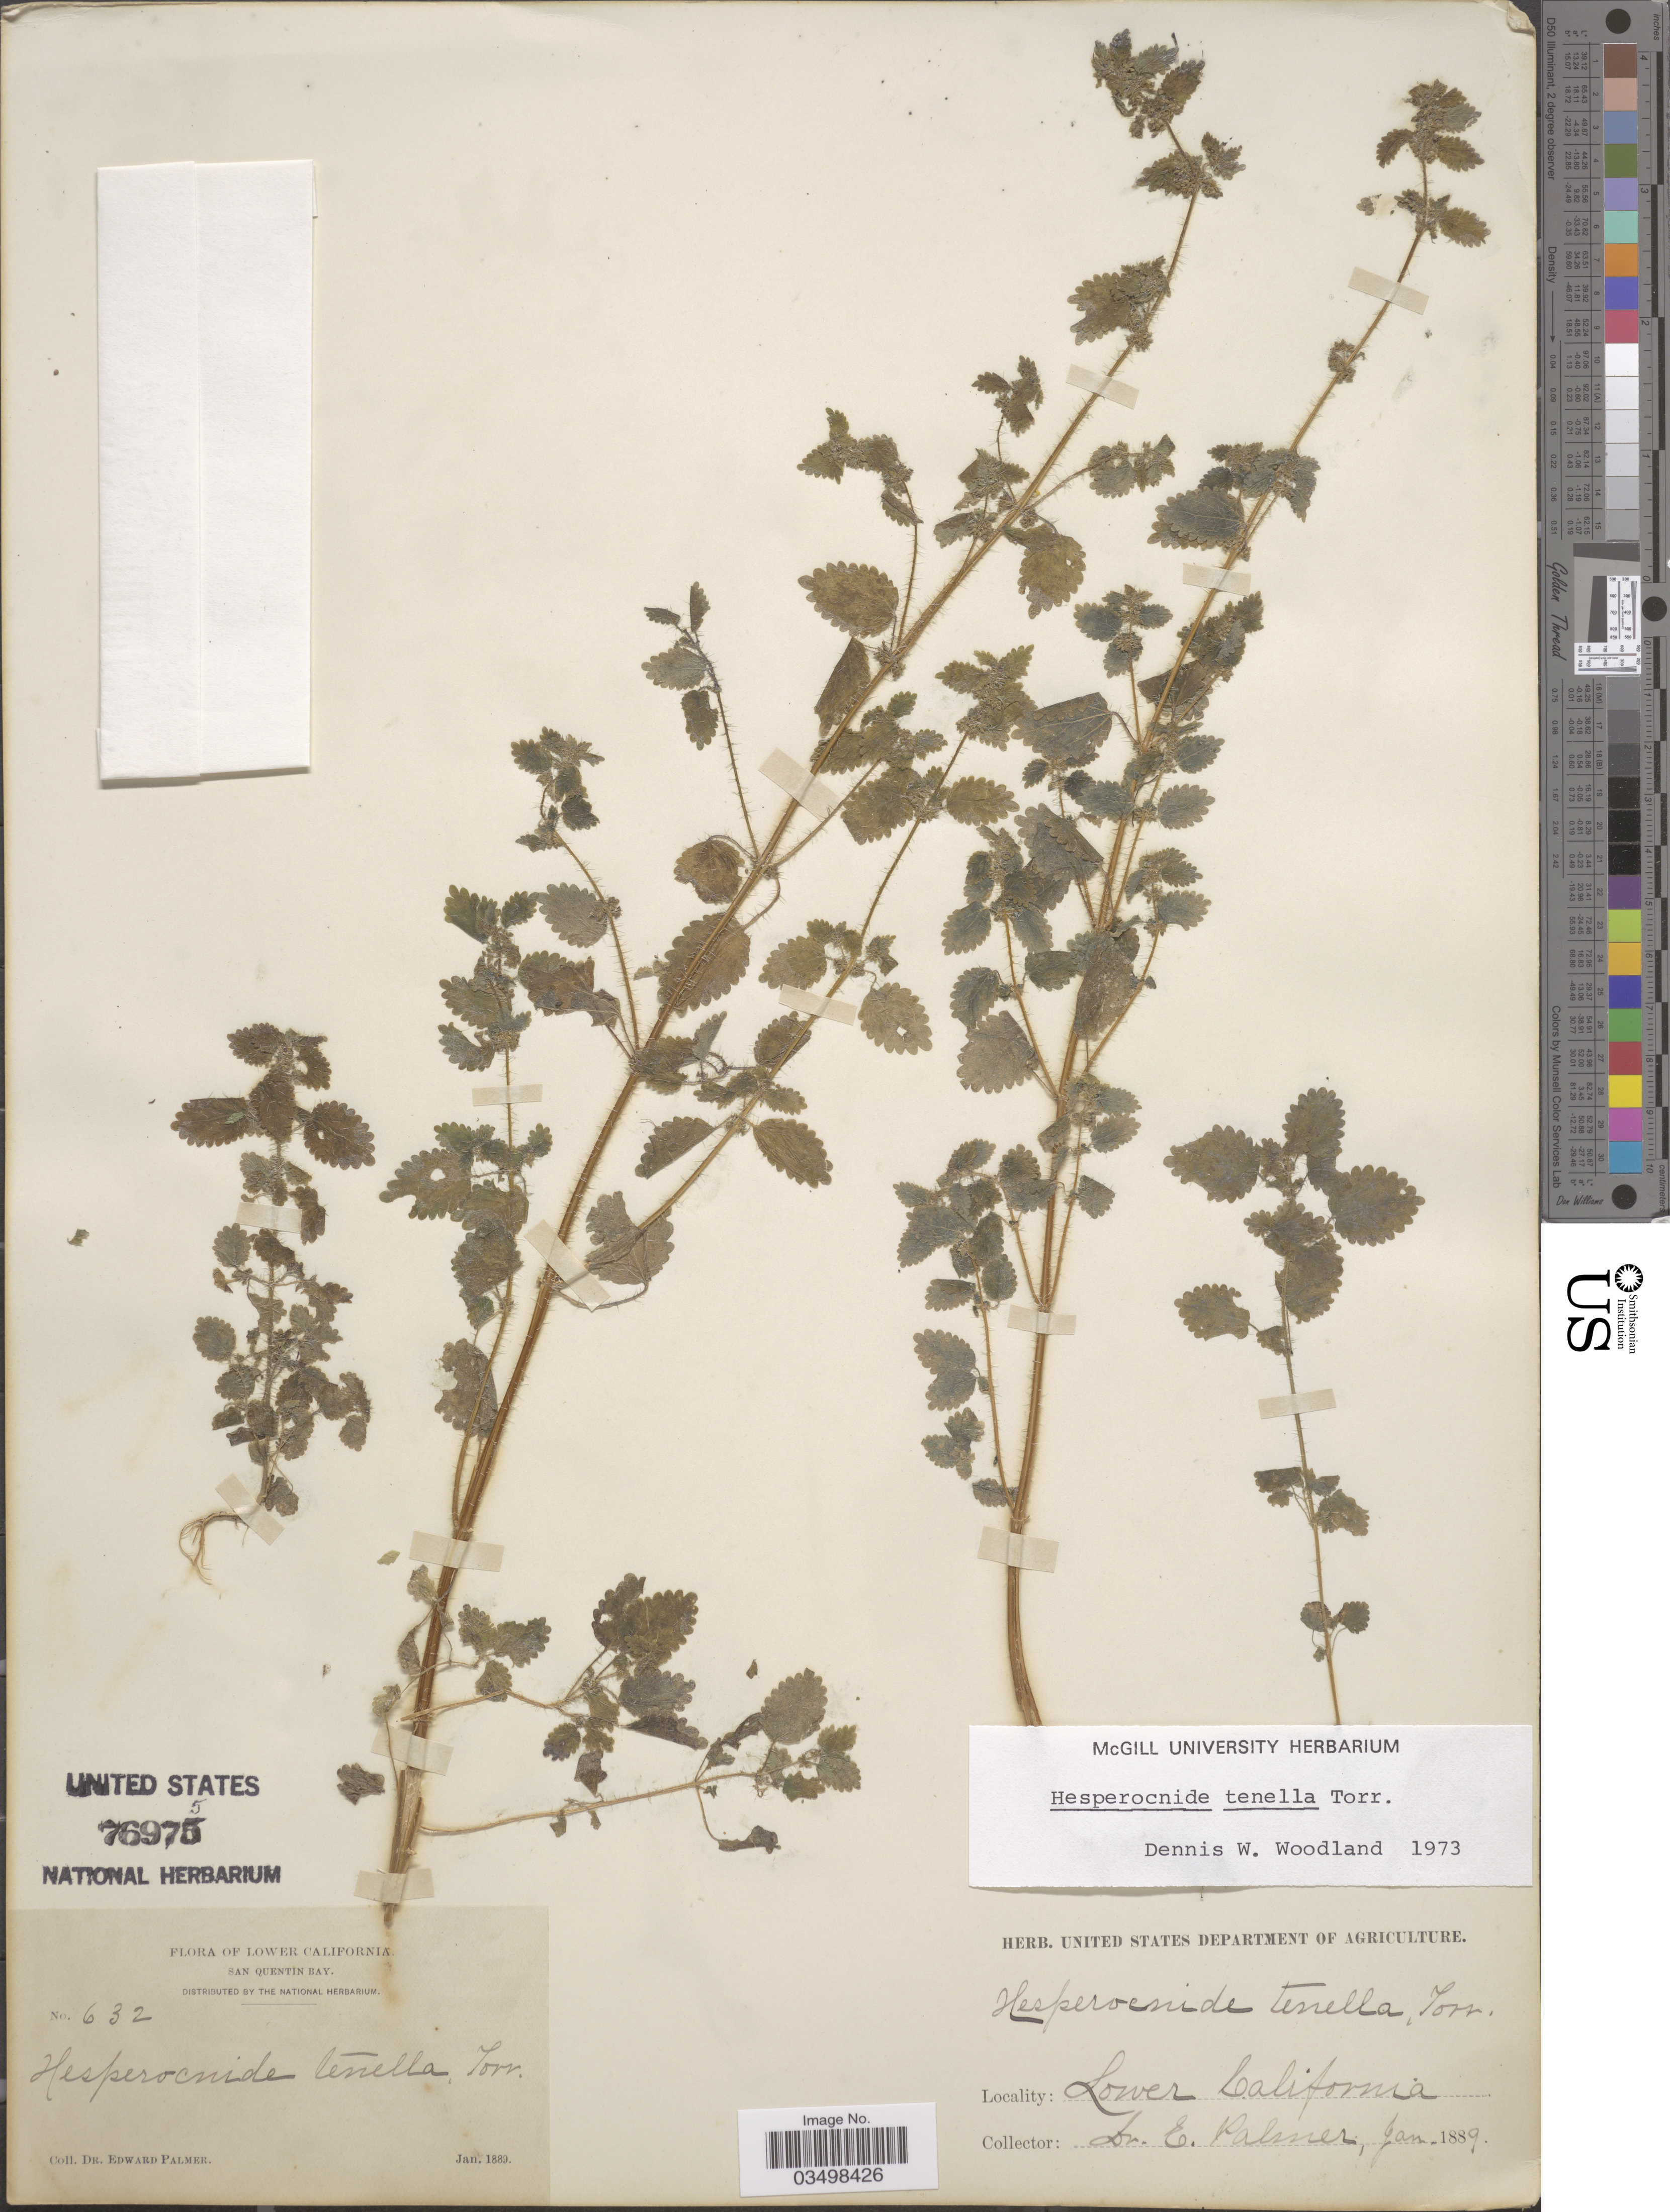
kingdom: Plantae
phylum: Tracheophyta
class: Magnoliopsida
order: Rosales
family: Urticaceae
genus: Hesperocnide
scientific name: Hesperocnide tenella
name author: Torr.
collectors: E. Palmer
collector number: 632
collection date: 1889-01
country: Mexico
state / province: Baja California Norte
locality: Lower California. San Quentin Bay.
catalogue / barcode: US 76975